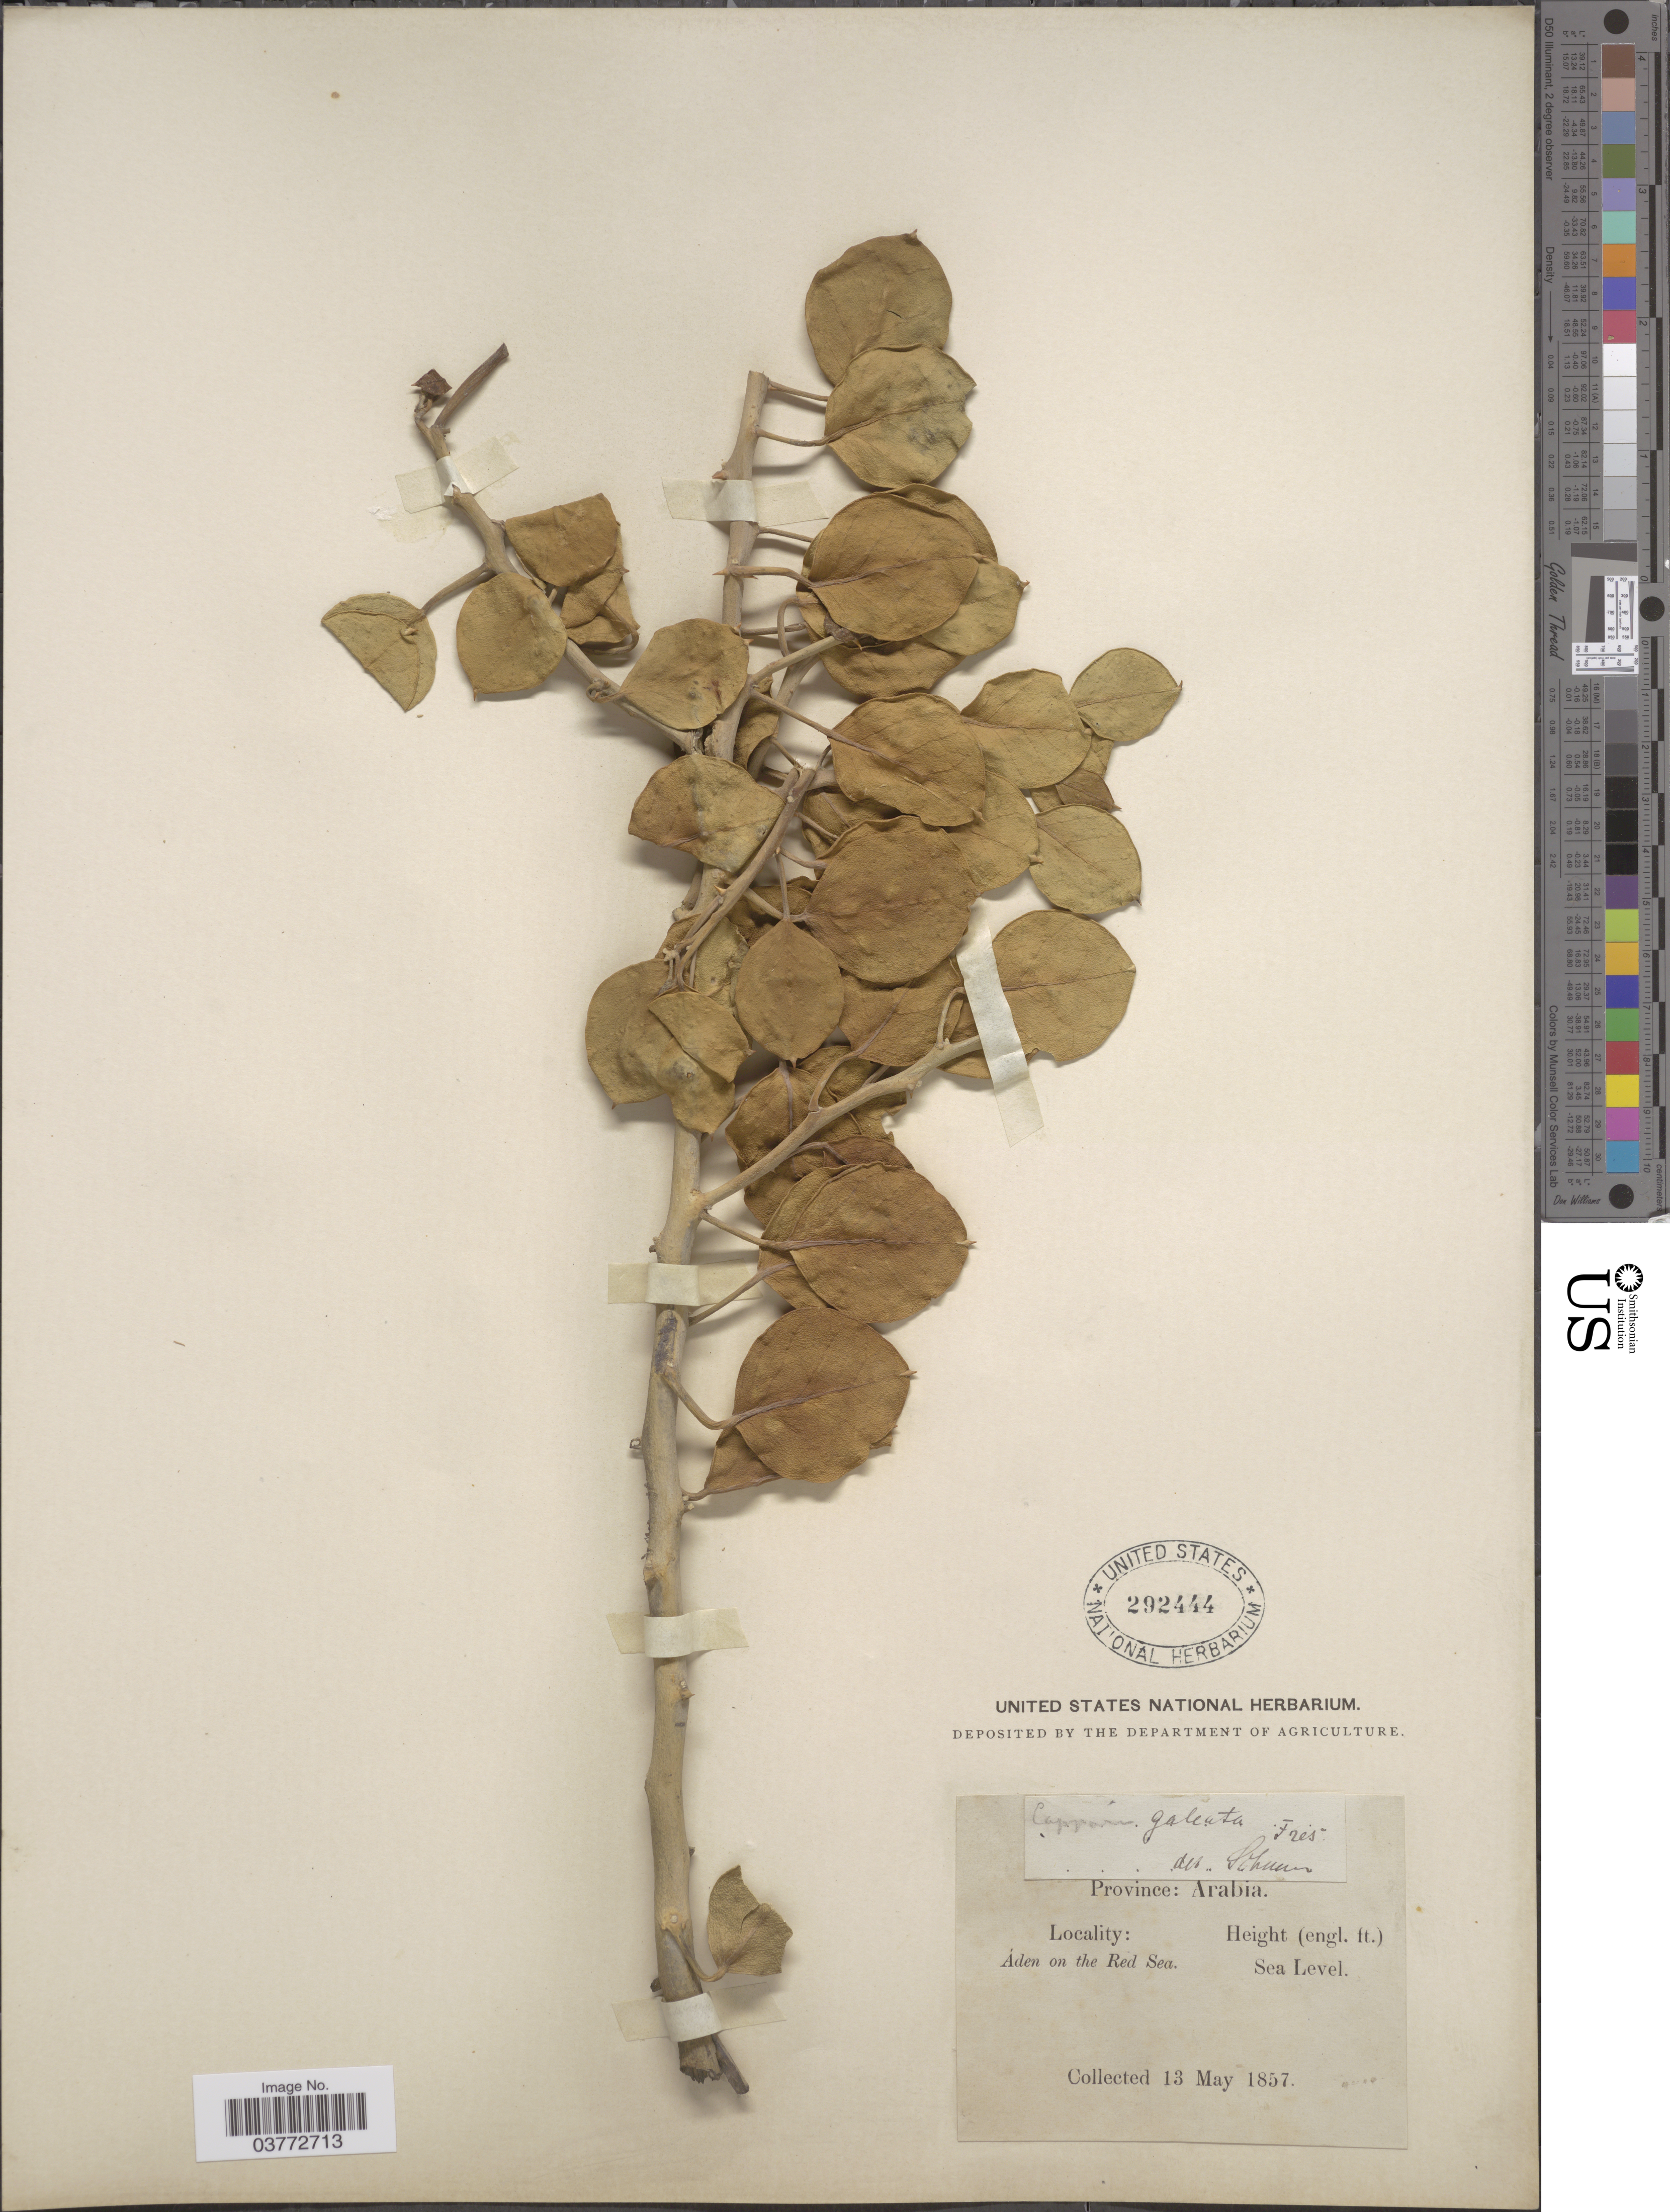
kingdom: Plantae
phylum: Tracheophyta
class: Magnoliopsida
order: Brassicales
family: Capparaceae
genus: Capparis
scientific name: Capparis galeata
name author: Fresen.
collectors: ex herb. United States National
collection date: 1857-05-13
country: Saudi Arabia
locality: Province: Arabia. Áden on the Red Sea.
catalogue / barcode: US 292444